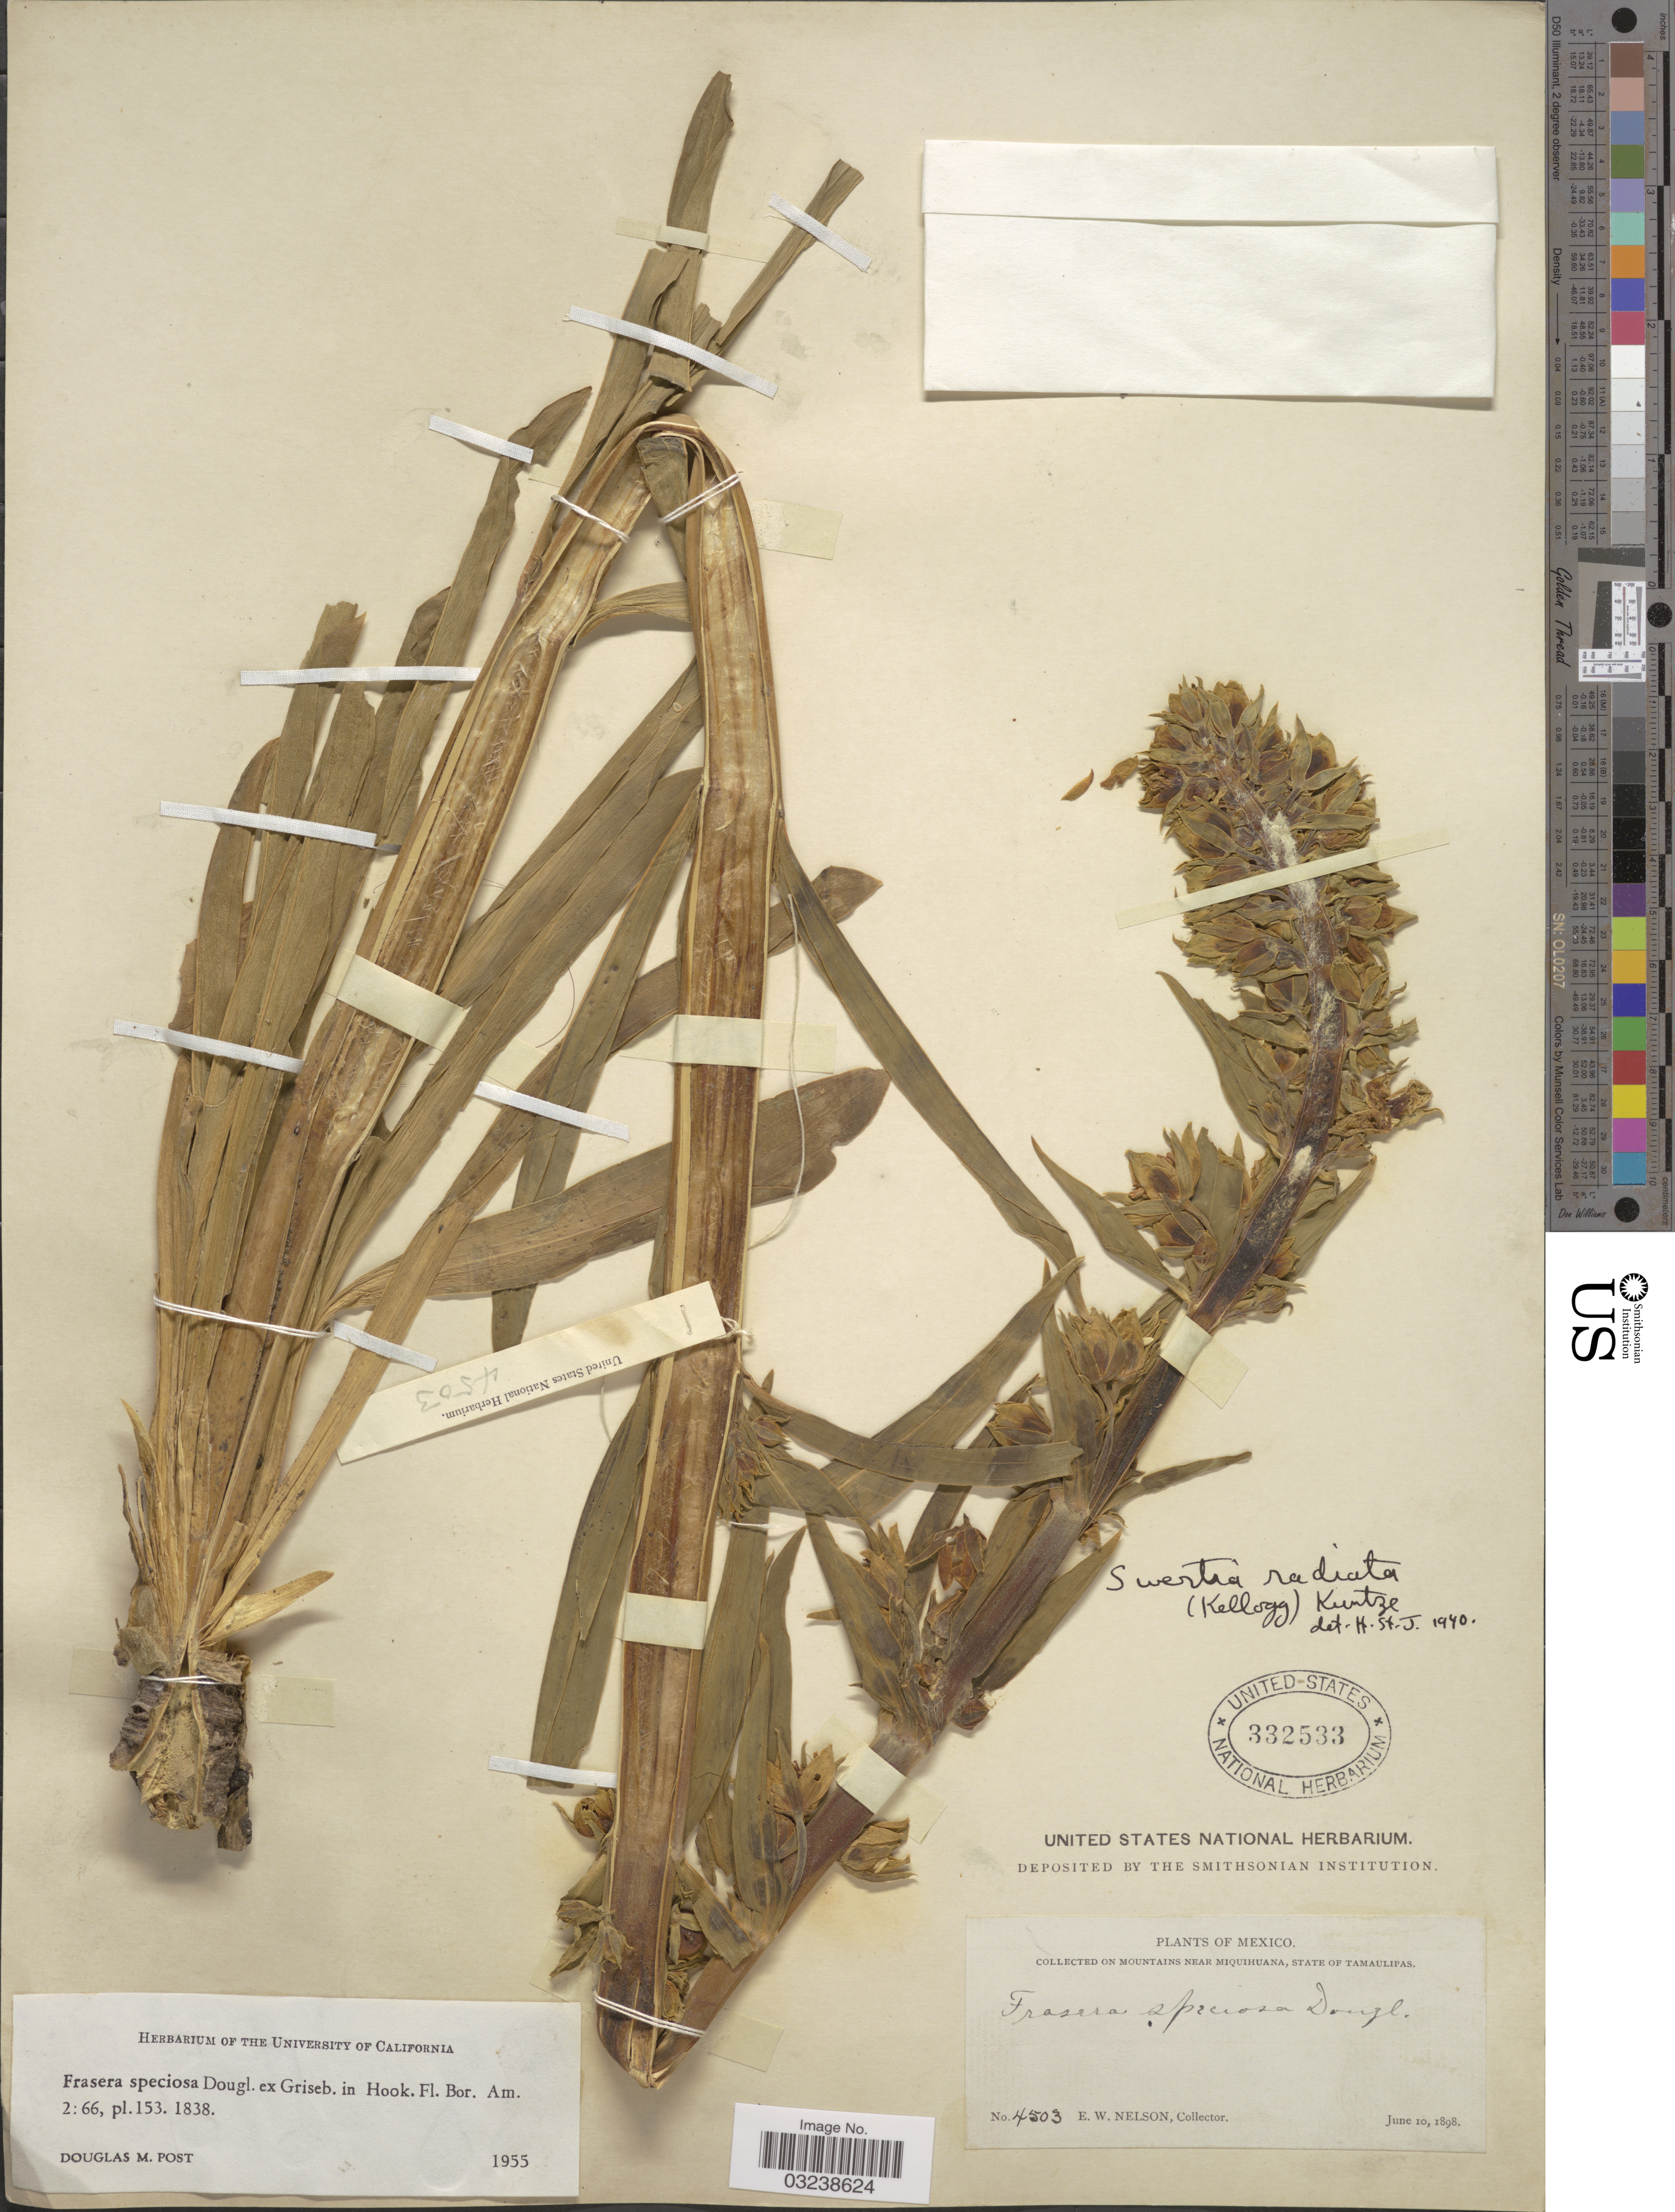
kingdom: Plantae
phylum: Tracheophyta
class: Magnoliopsida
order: Gentianales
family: Gentianaceae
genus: Swertia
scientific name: Swertia speciosa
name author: Wall.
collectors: E. W. Nelson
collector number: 4503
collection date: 1898-06-10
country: Mexico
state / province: Tamaulipas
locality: On Mountains near Miquihuana.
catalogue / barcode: US 332533